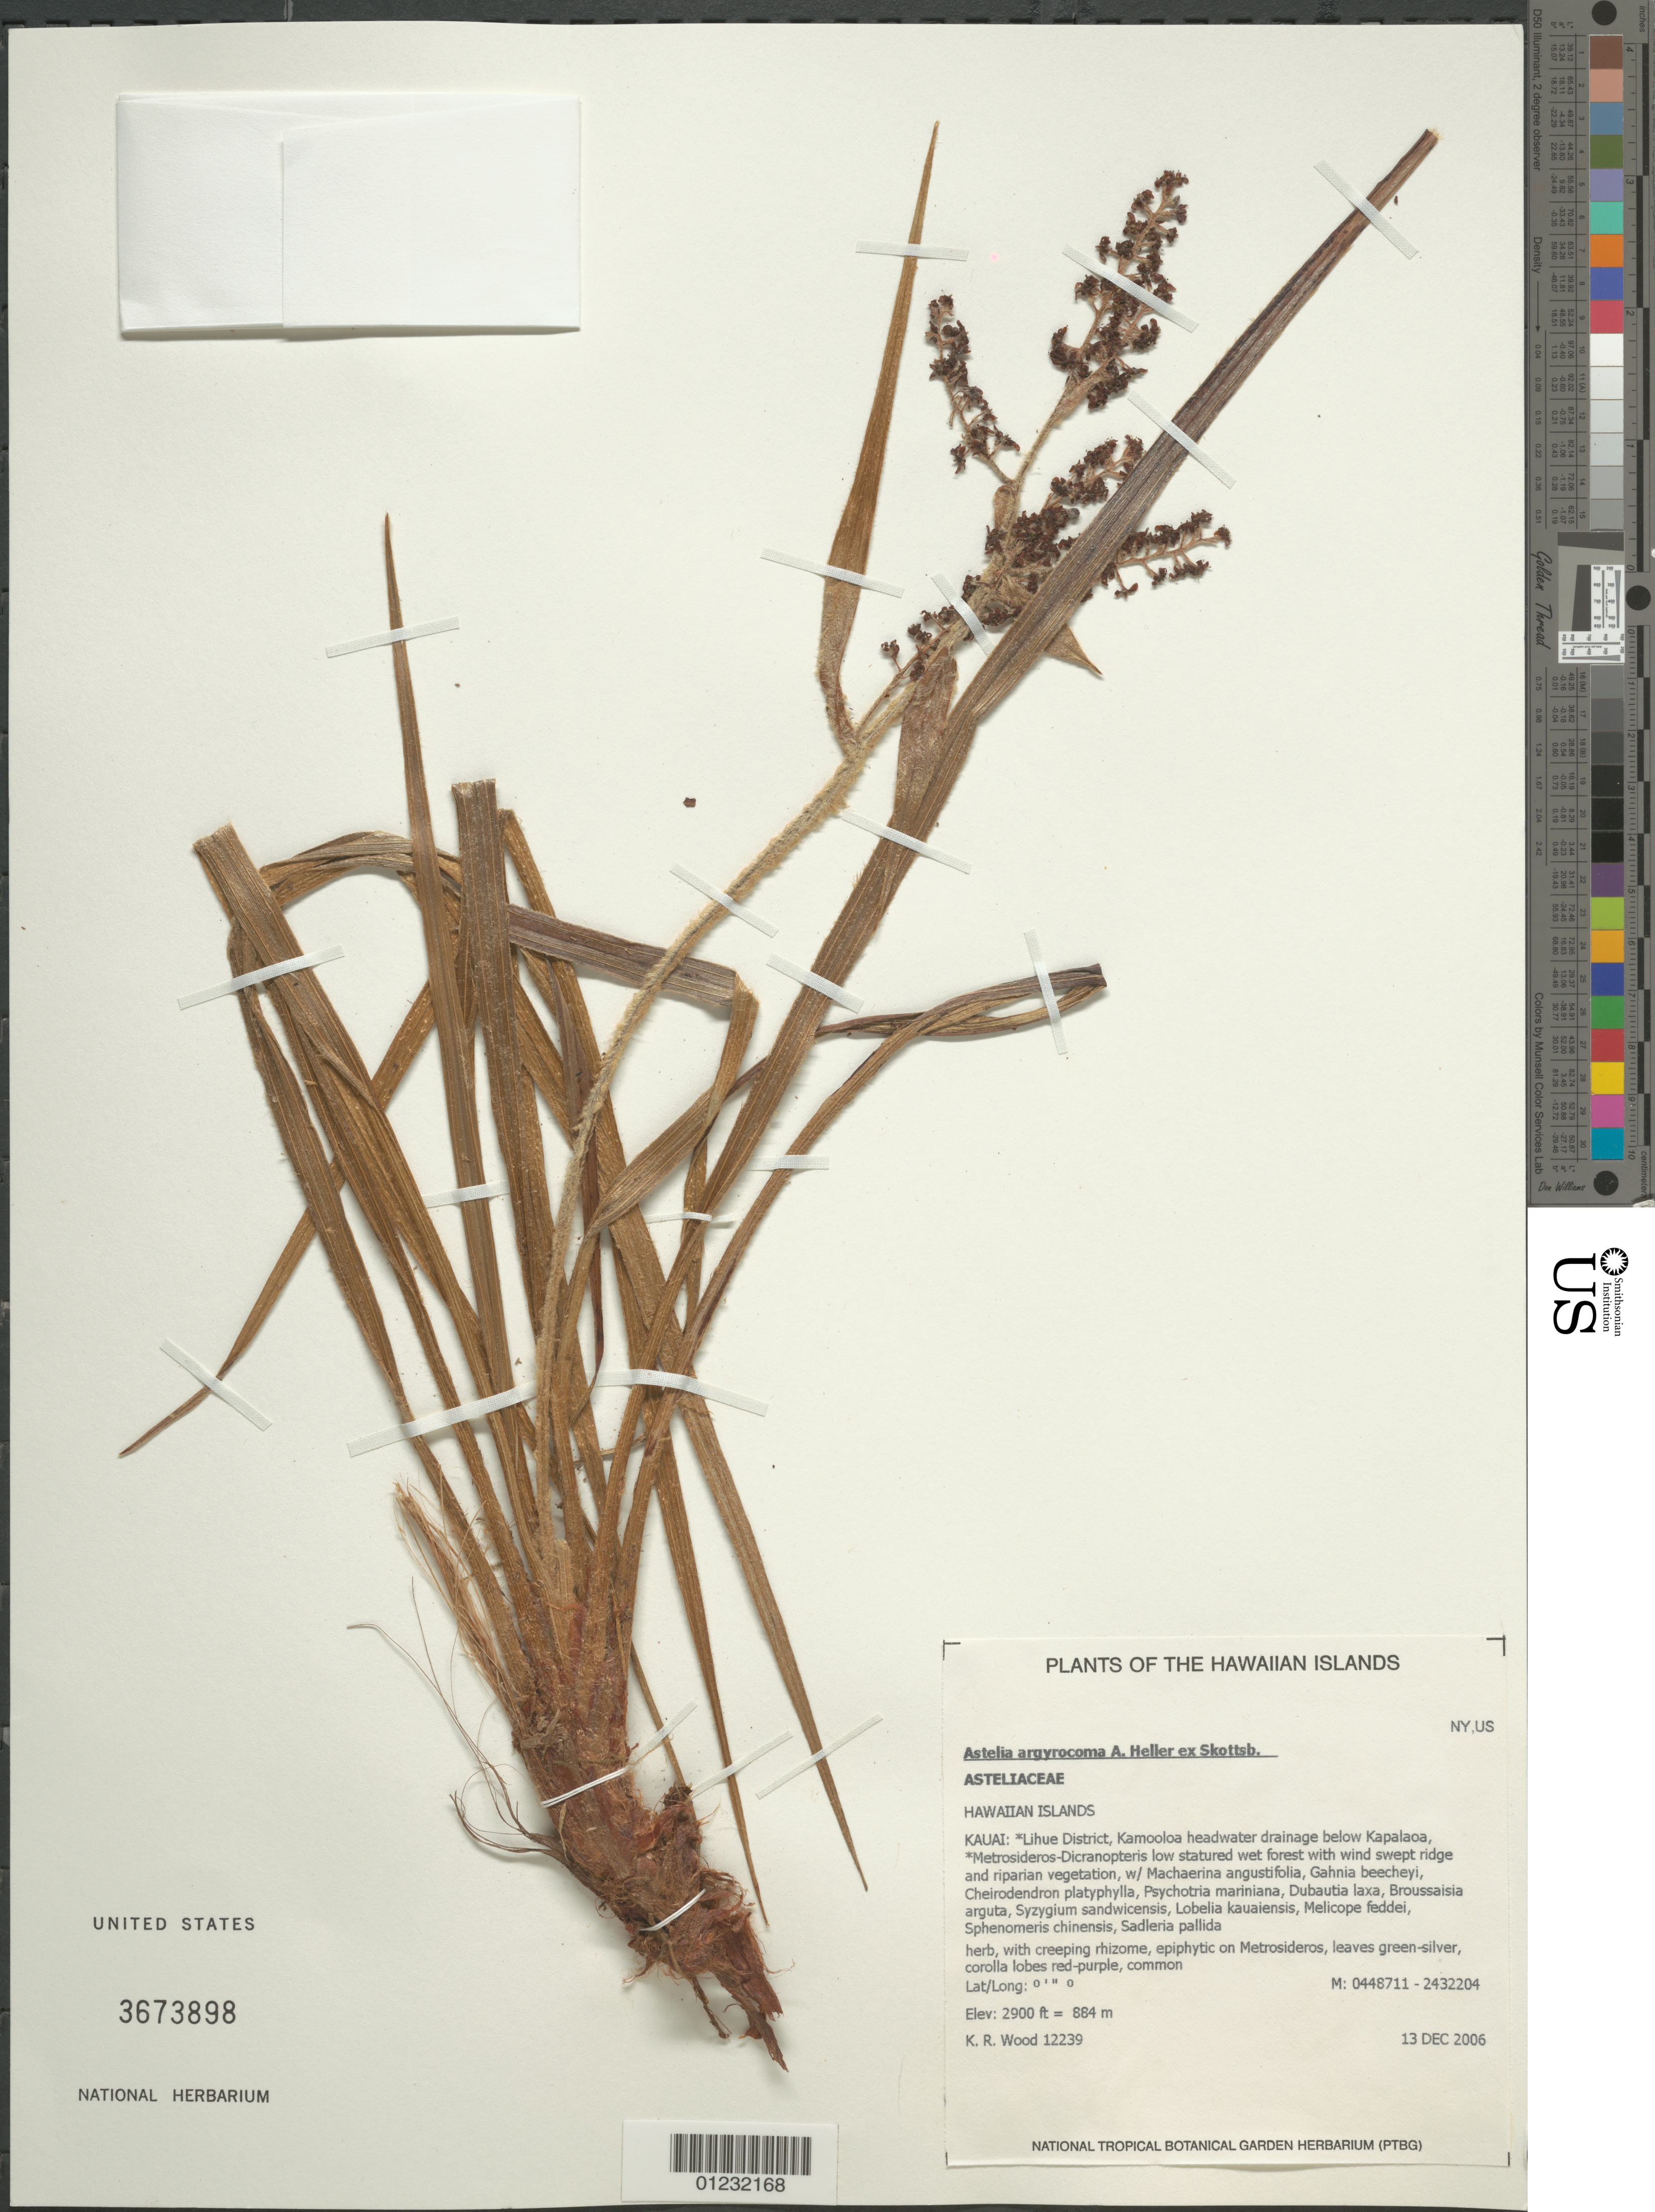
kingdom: Plantae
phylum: Tracheophyta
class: Liliopsida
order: Asparagales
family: Asteliaceae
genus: Astelia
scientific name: Astelia argyrocoma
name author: A. Heller ex Skottsb.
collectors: K. R. Wood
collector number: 12239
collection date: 2006-12-13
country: United States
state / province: Hawaii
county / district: Kauai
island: Kaua'i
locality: Lihue District, Kamooloa headwater drainage below Kapalaoa.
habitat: Low saturated wet forest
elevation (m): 1006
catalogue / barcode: US 3673898